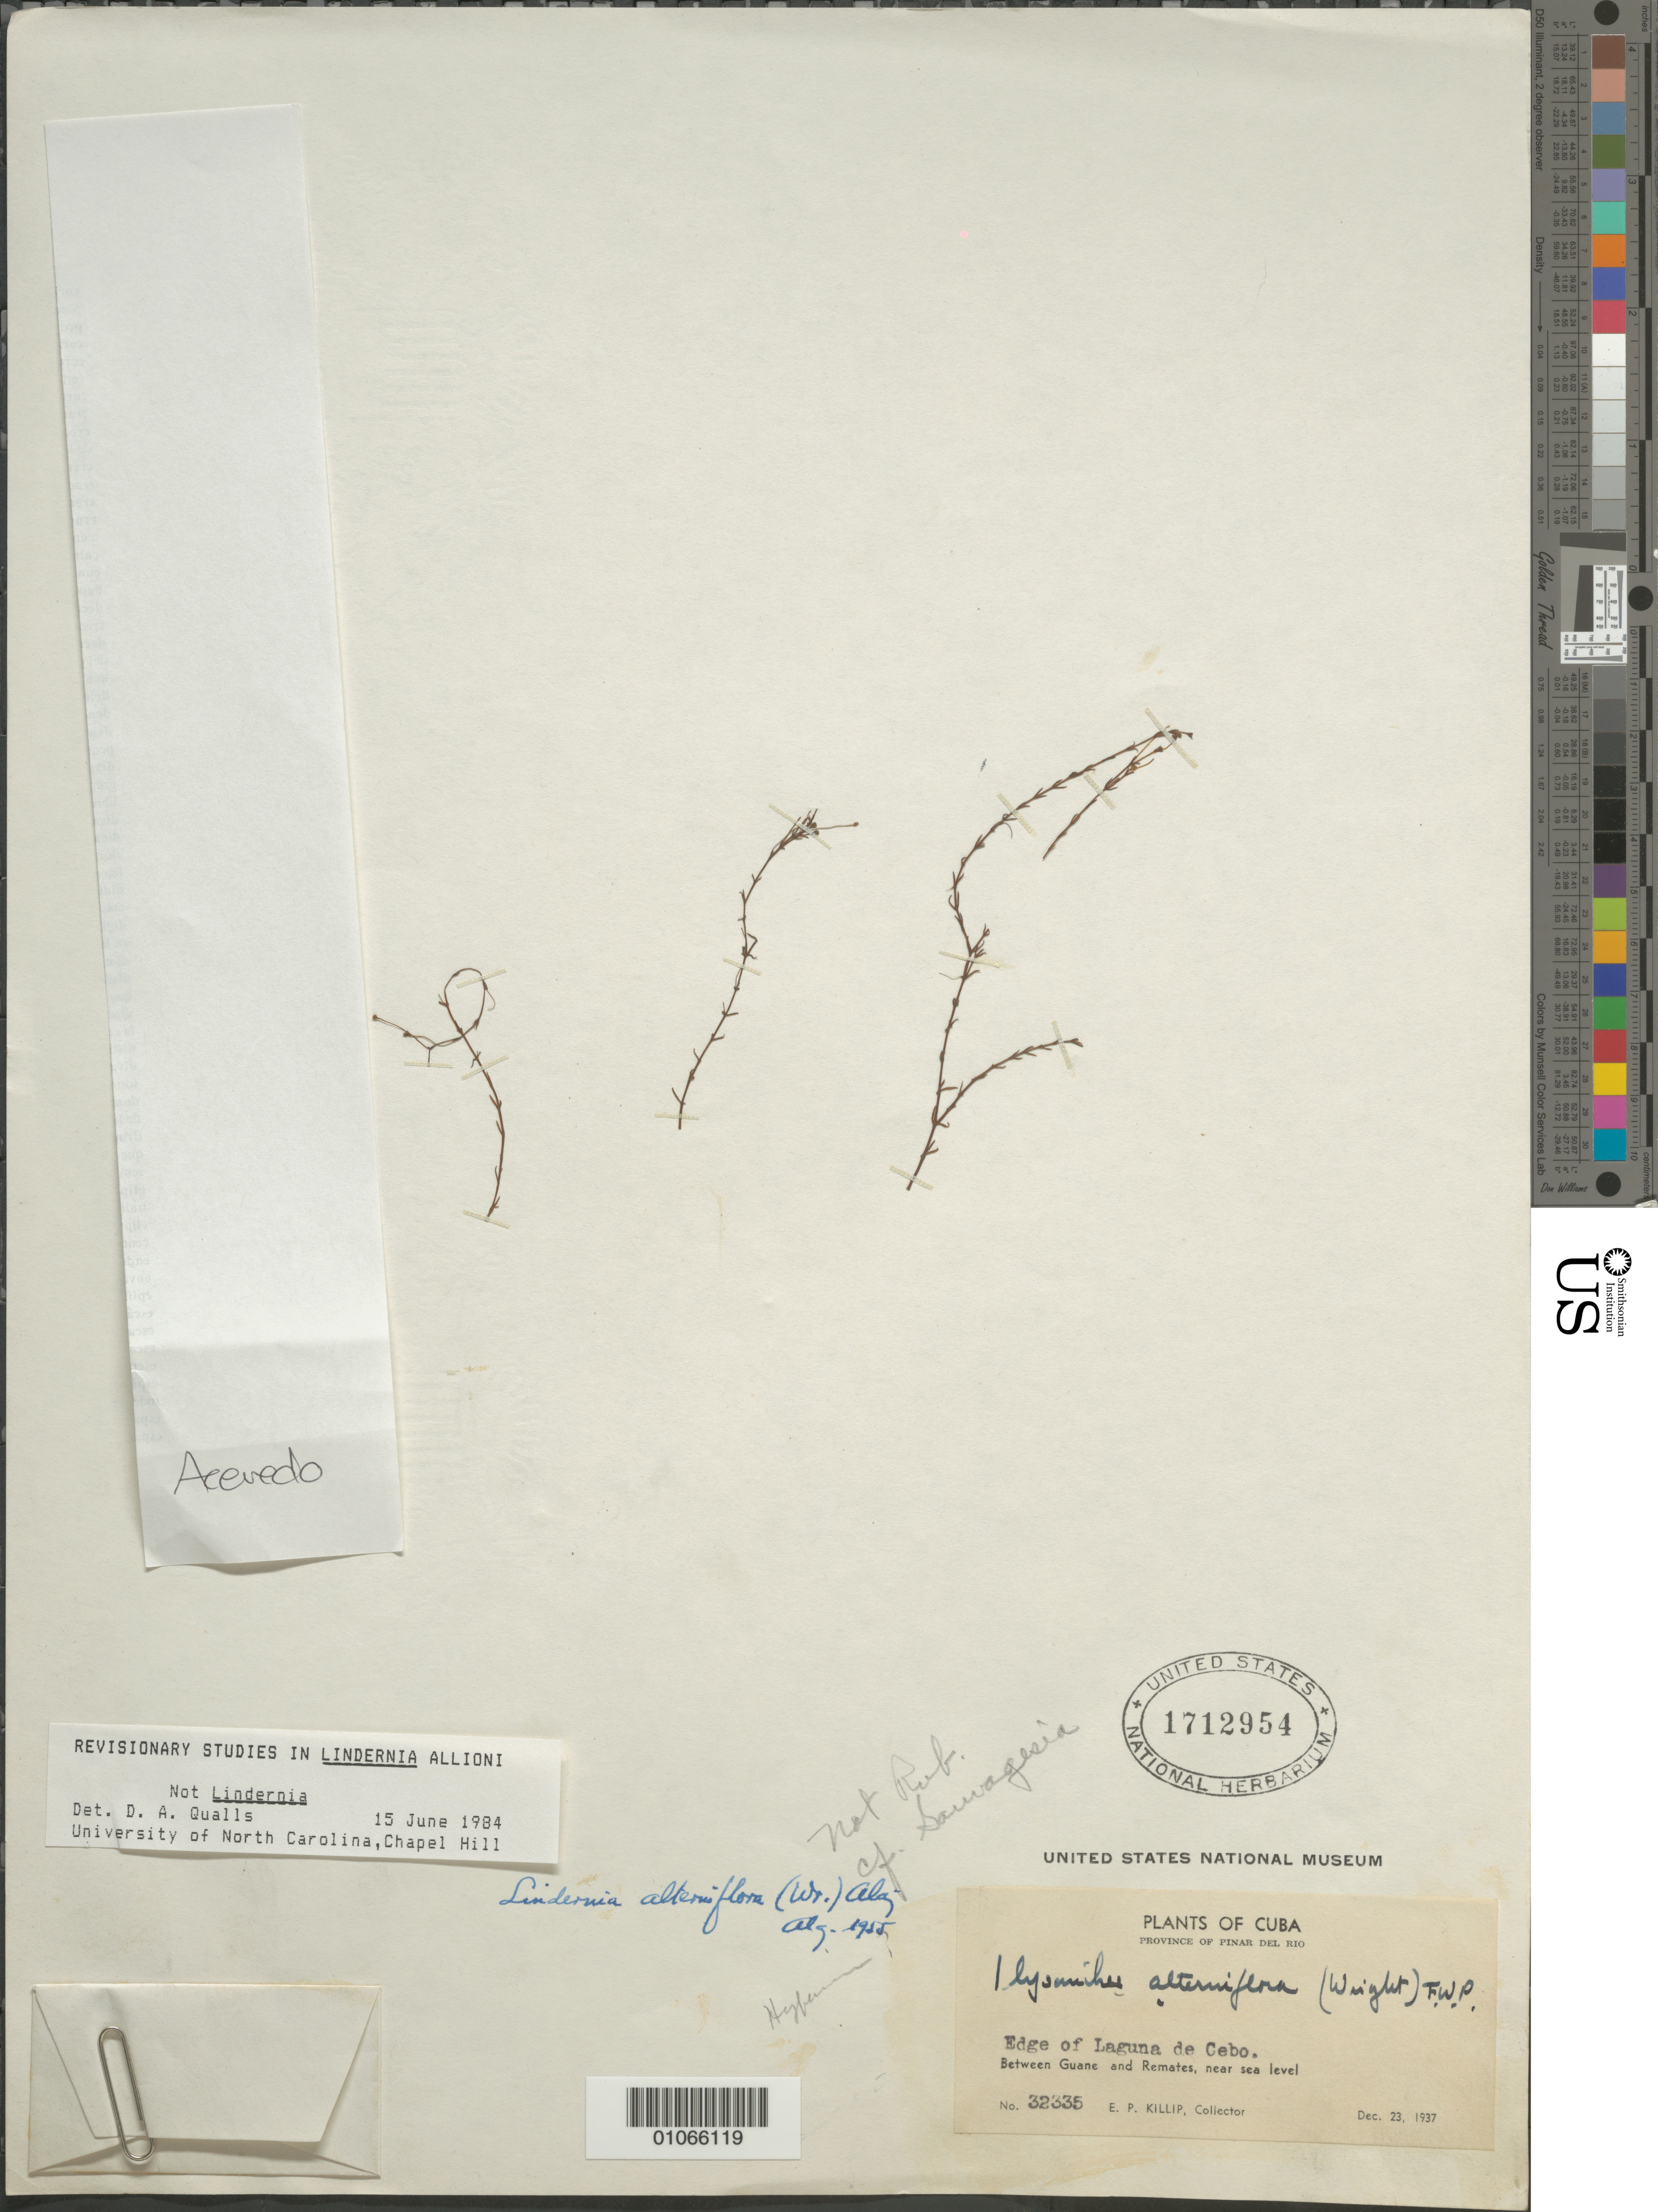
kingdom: Plantae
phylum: Tracheophyta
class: Magnoliopsida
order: Lamiales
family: Scrophulariaceae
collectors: E. P. Killip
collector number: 32335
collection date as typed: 23 Dec 1937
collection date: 1937-12-23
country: Cuba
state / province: Pinar del Rio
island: Cuba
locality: Between Guane and Remates, edge of Laguna de Cebo, near sea level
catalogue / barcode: US 1712954